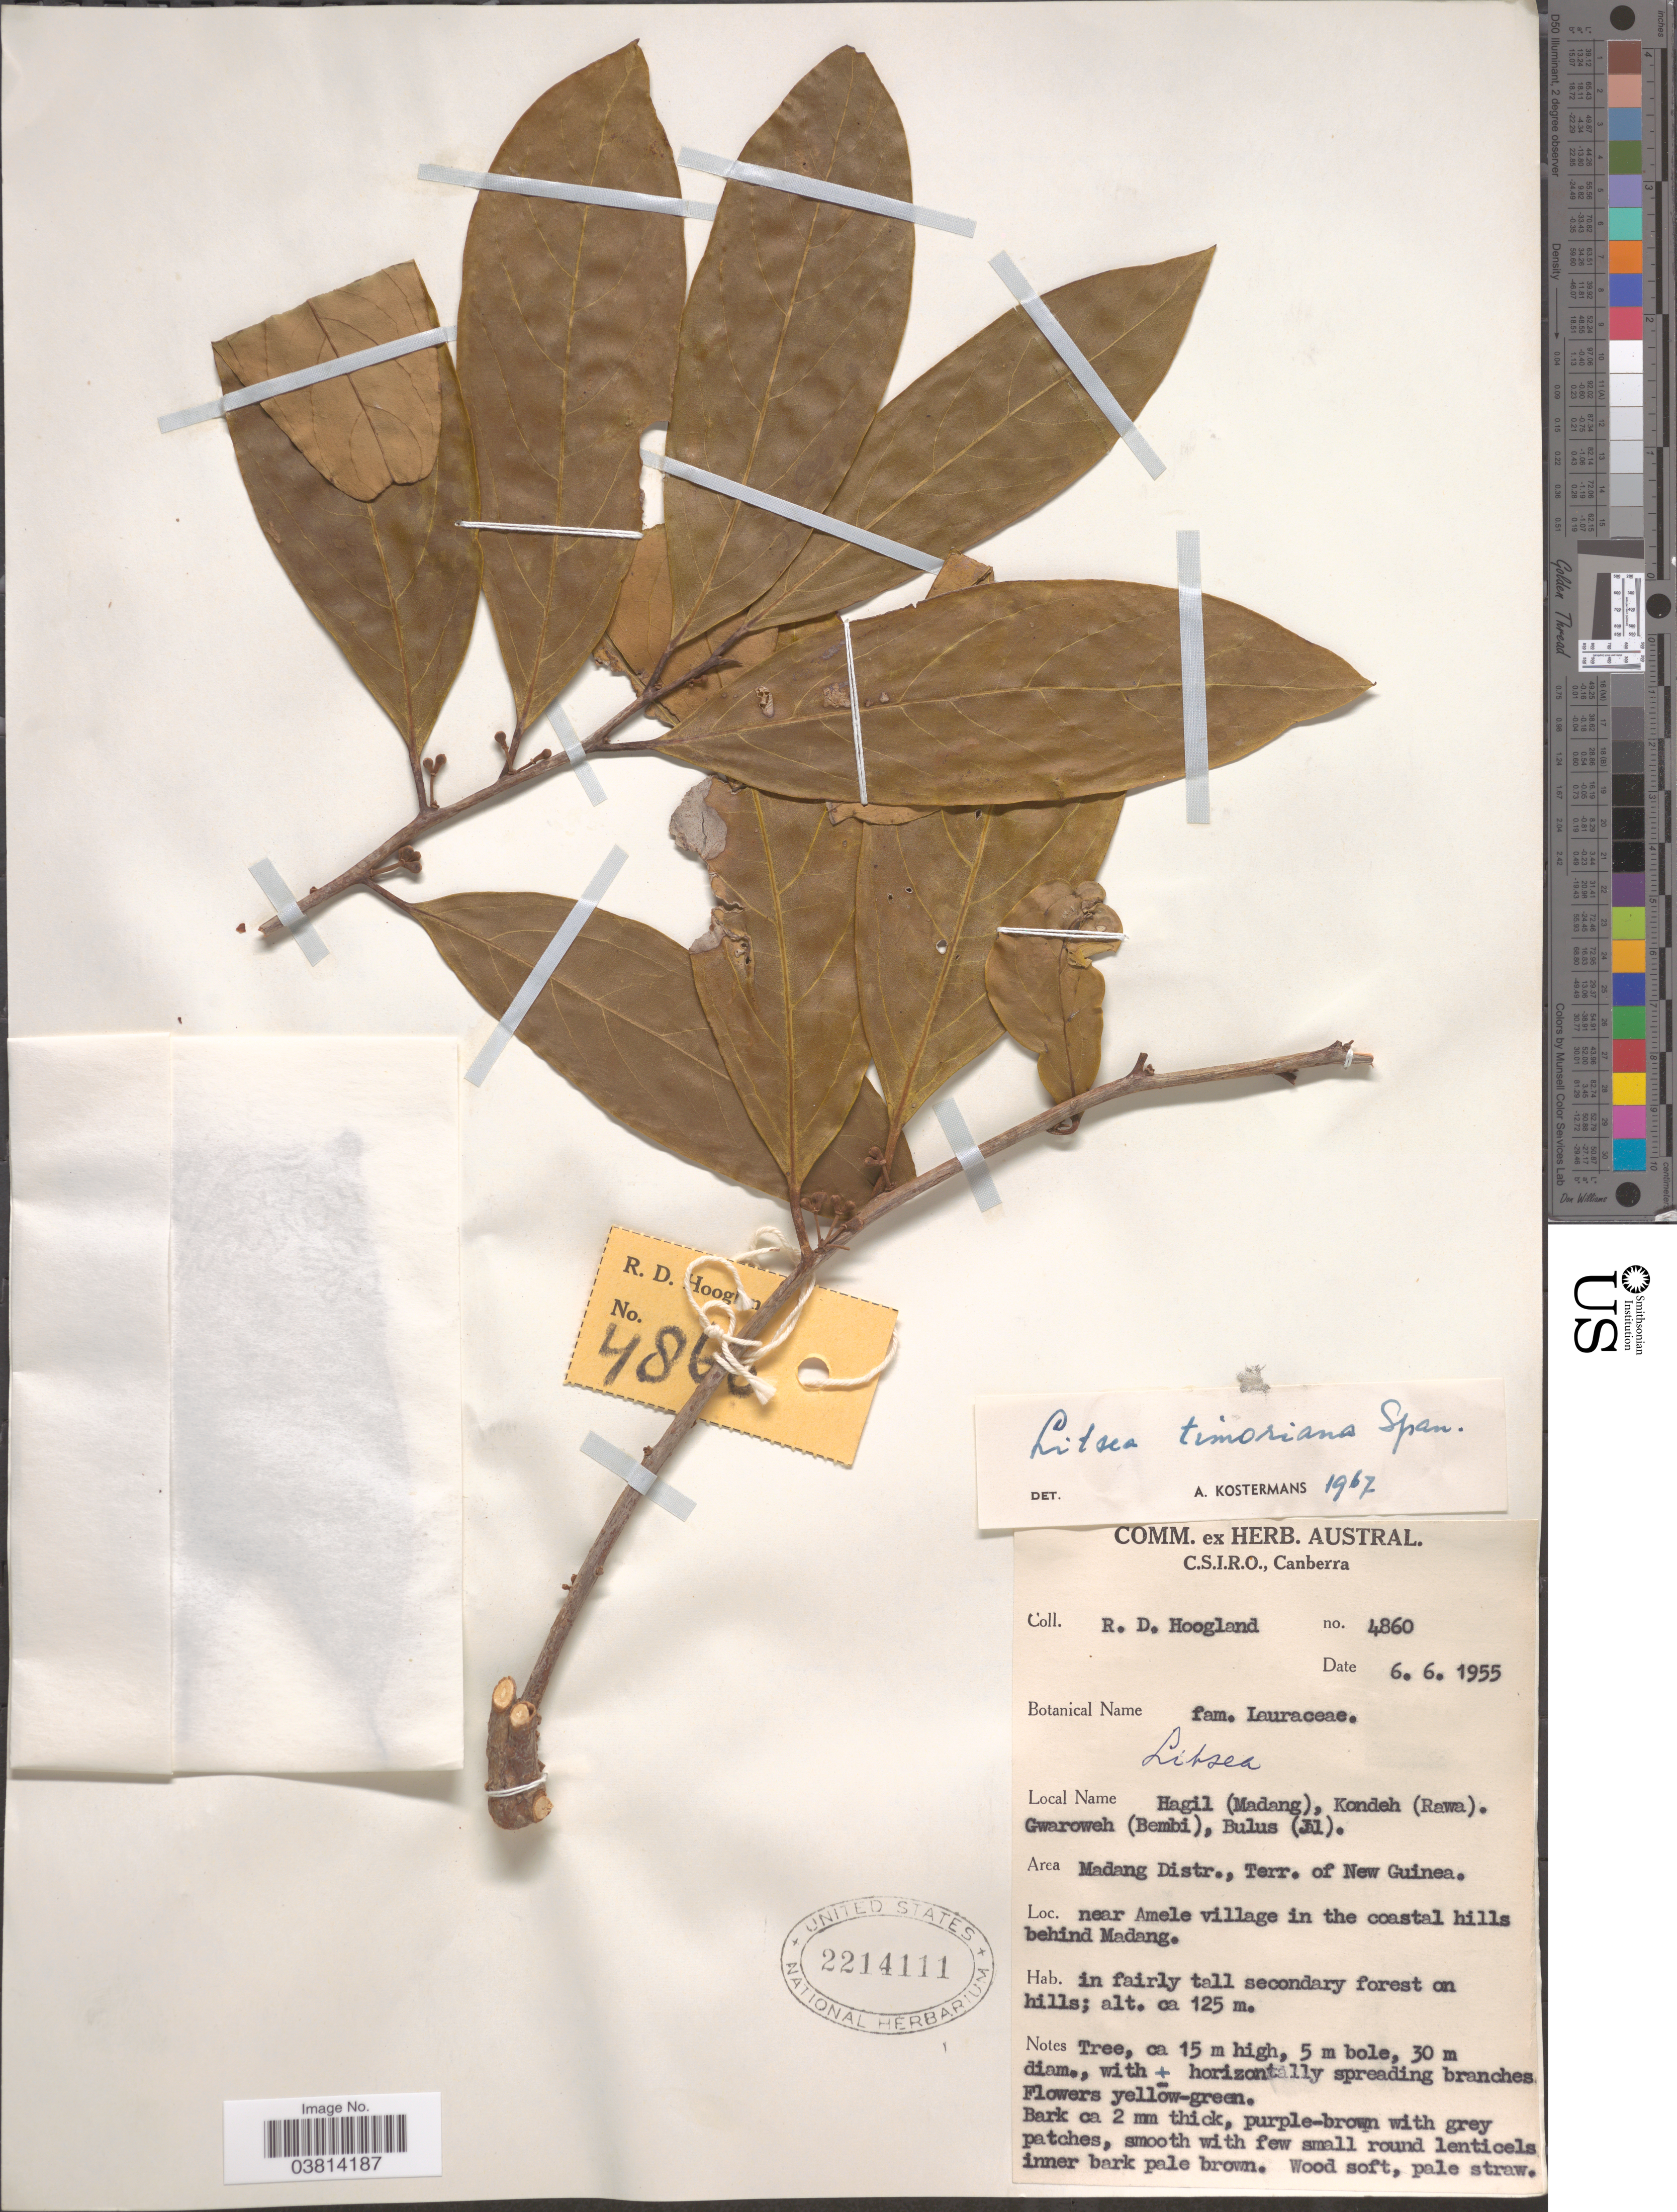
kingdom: Plantae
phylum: Tracheophyta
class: Magnoliopsida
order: Laurales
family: Lauraceae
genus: Litsea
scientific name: Litsea timoriana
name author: Span.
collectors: R. D. Hoogland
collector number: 4860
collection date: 1955-06-06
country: Papua New Guinea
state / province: Madang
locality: Madang Distr., Terr. of New Guinea. Near Amele village in the coastal hills behind Madang. On hills.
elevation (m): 125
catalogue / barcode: US 2214111